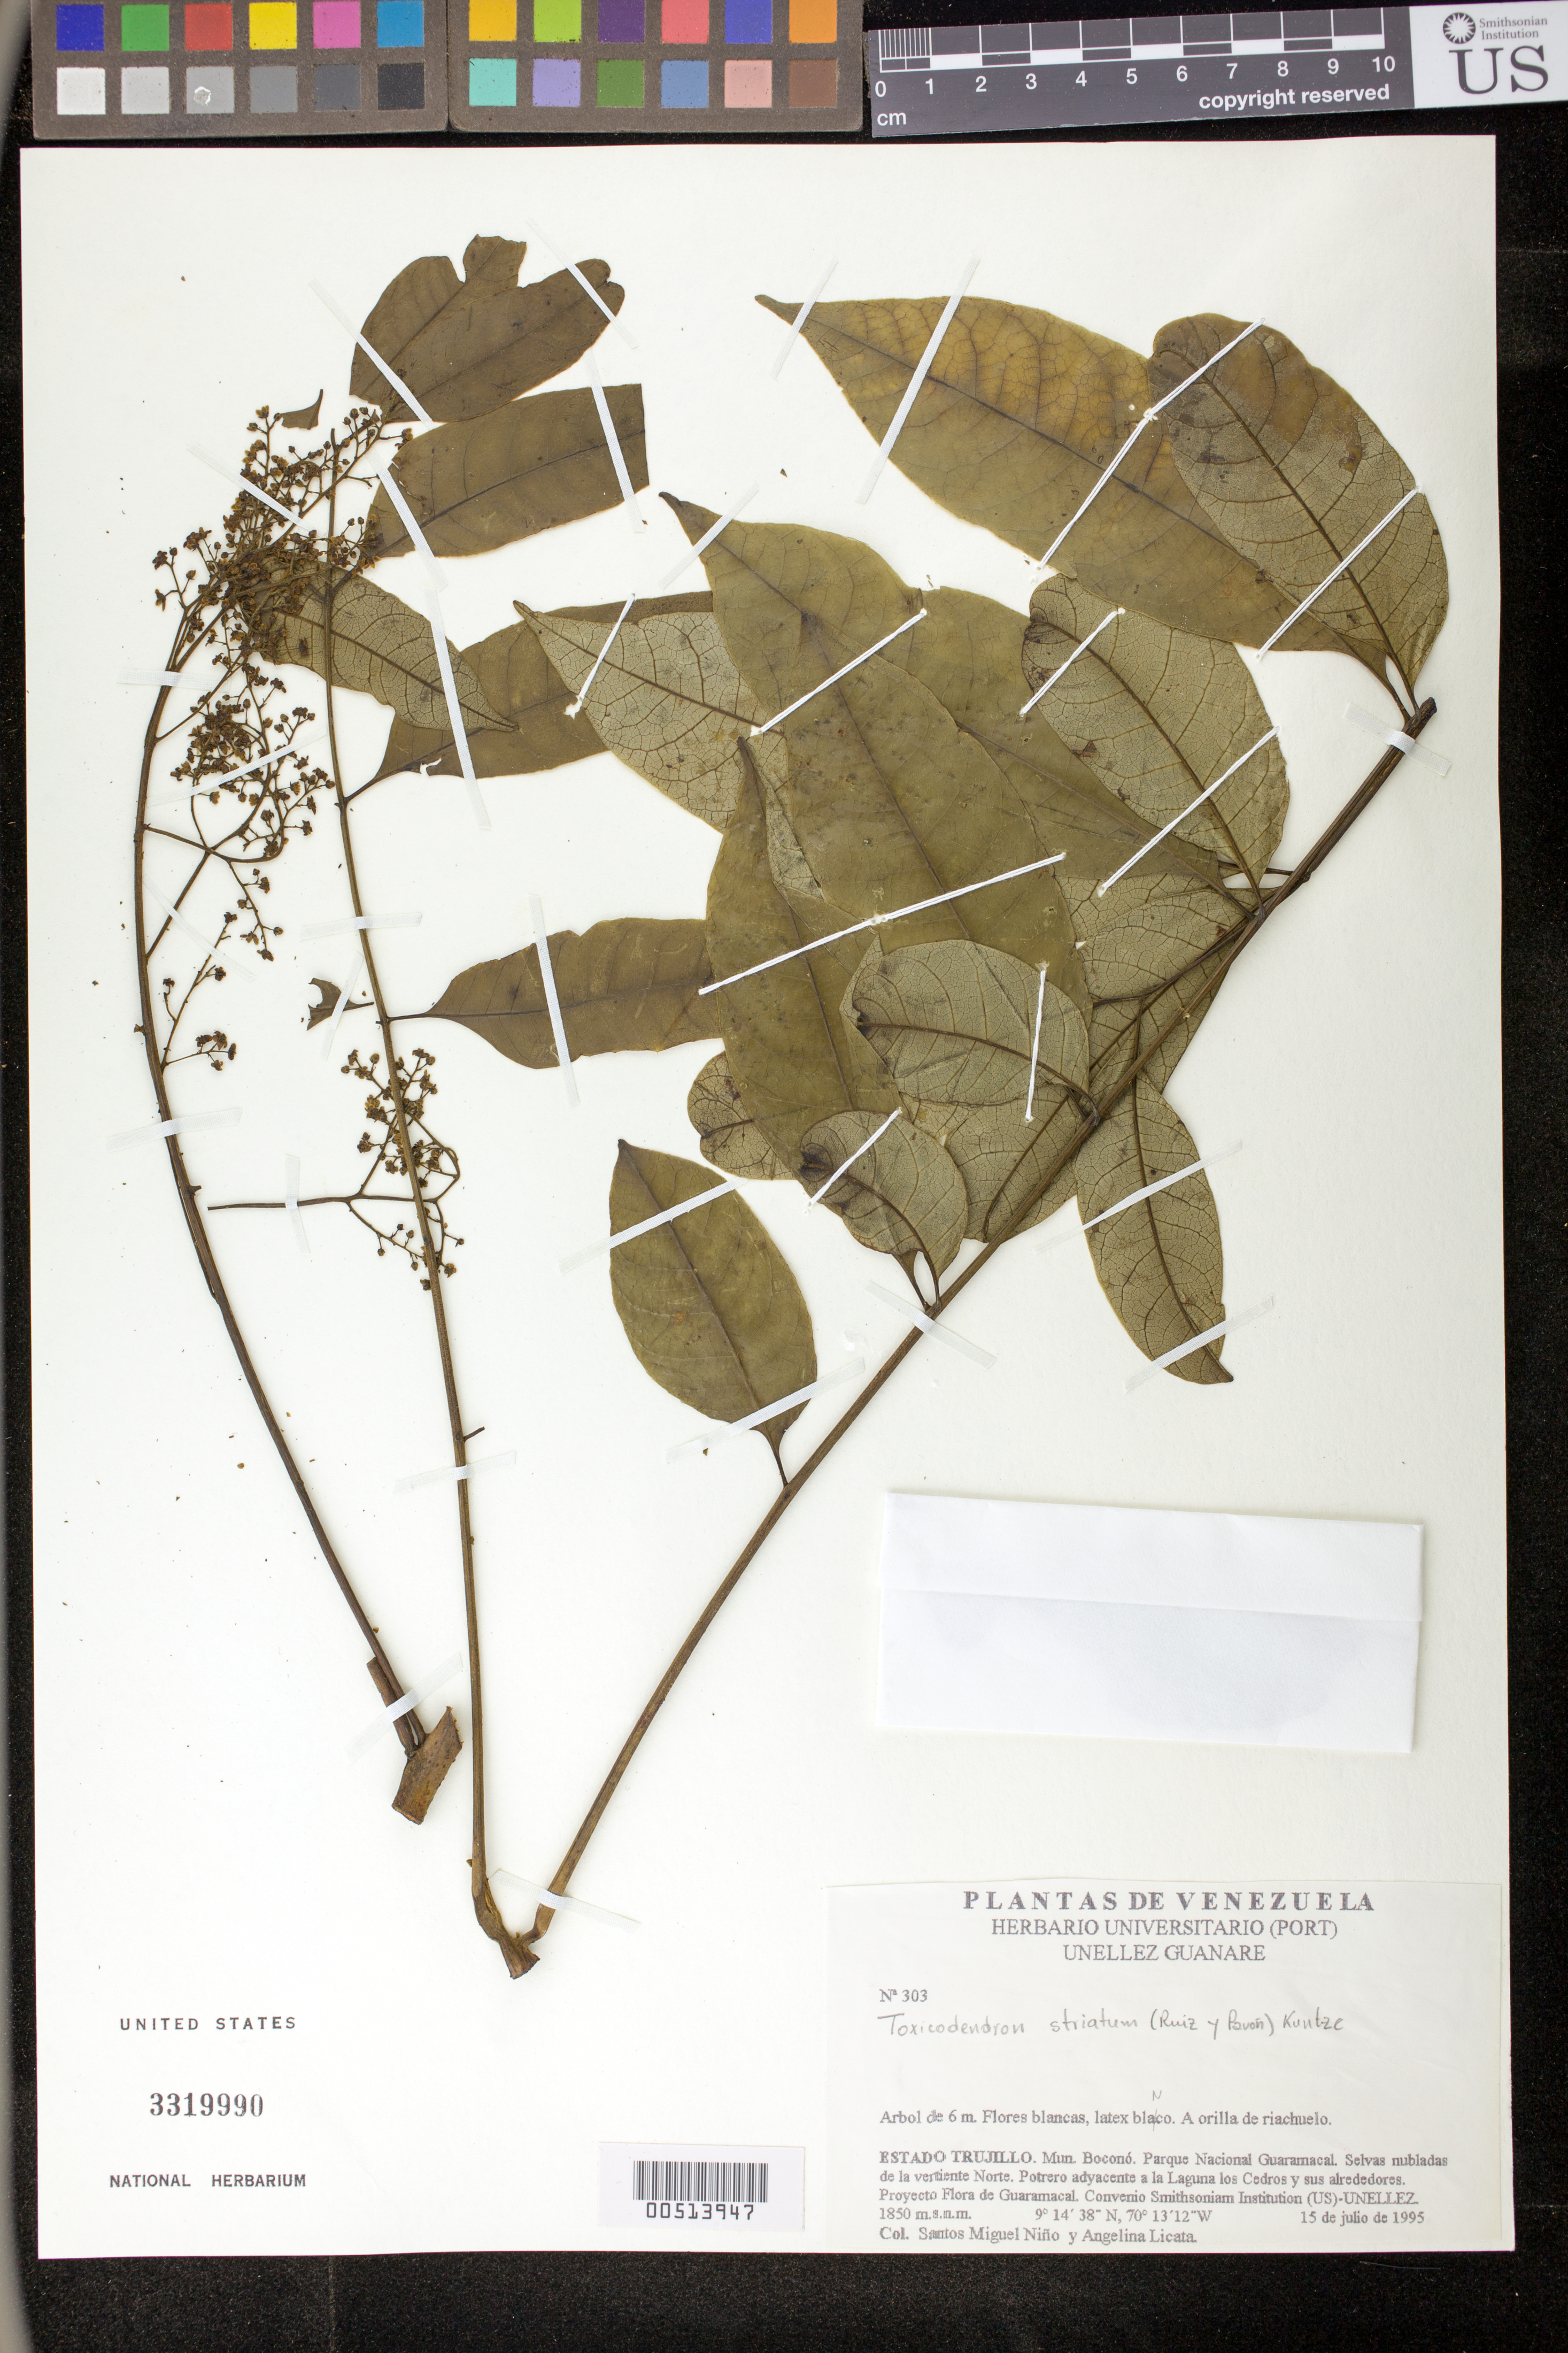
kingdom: Plantae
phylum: Tracheophyta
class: Magnoliopsida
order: Sapindales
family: Anacardiaceae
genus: Toxicodendron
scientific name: Toxicodendron striatum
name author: (Ruiz & Pav.) Kuntze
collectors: S. M. Niño & A. Licata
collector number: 303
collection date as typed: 15 Jul 1995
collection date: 1995-07-15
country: Venezuela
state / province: Trujillo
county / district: Boconó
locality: Parque Nacional Guaramacal, potrero adyacente a la Laguna de Los Cedros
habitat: Selva nubladas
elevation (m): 1850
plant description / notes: PORT, US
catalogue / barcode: US 3319990